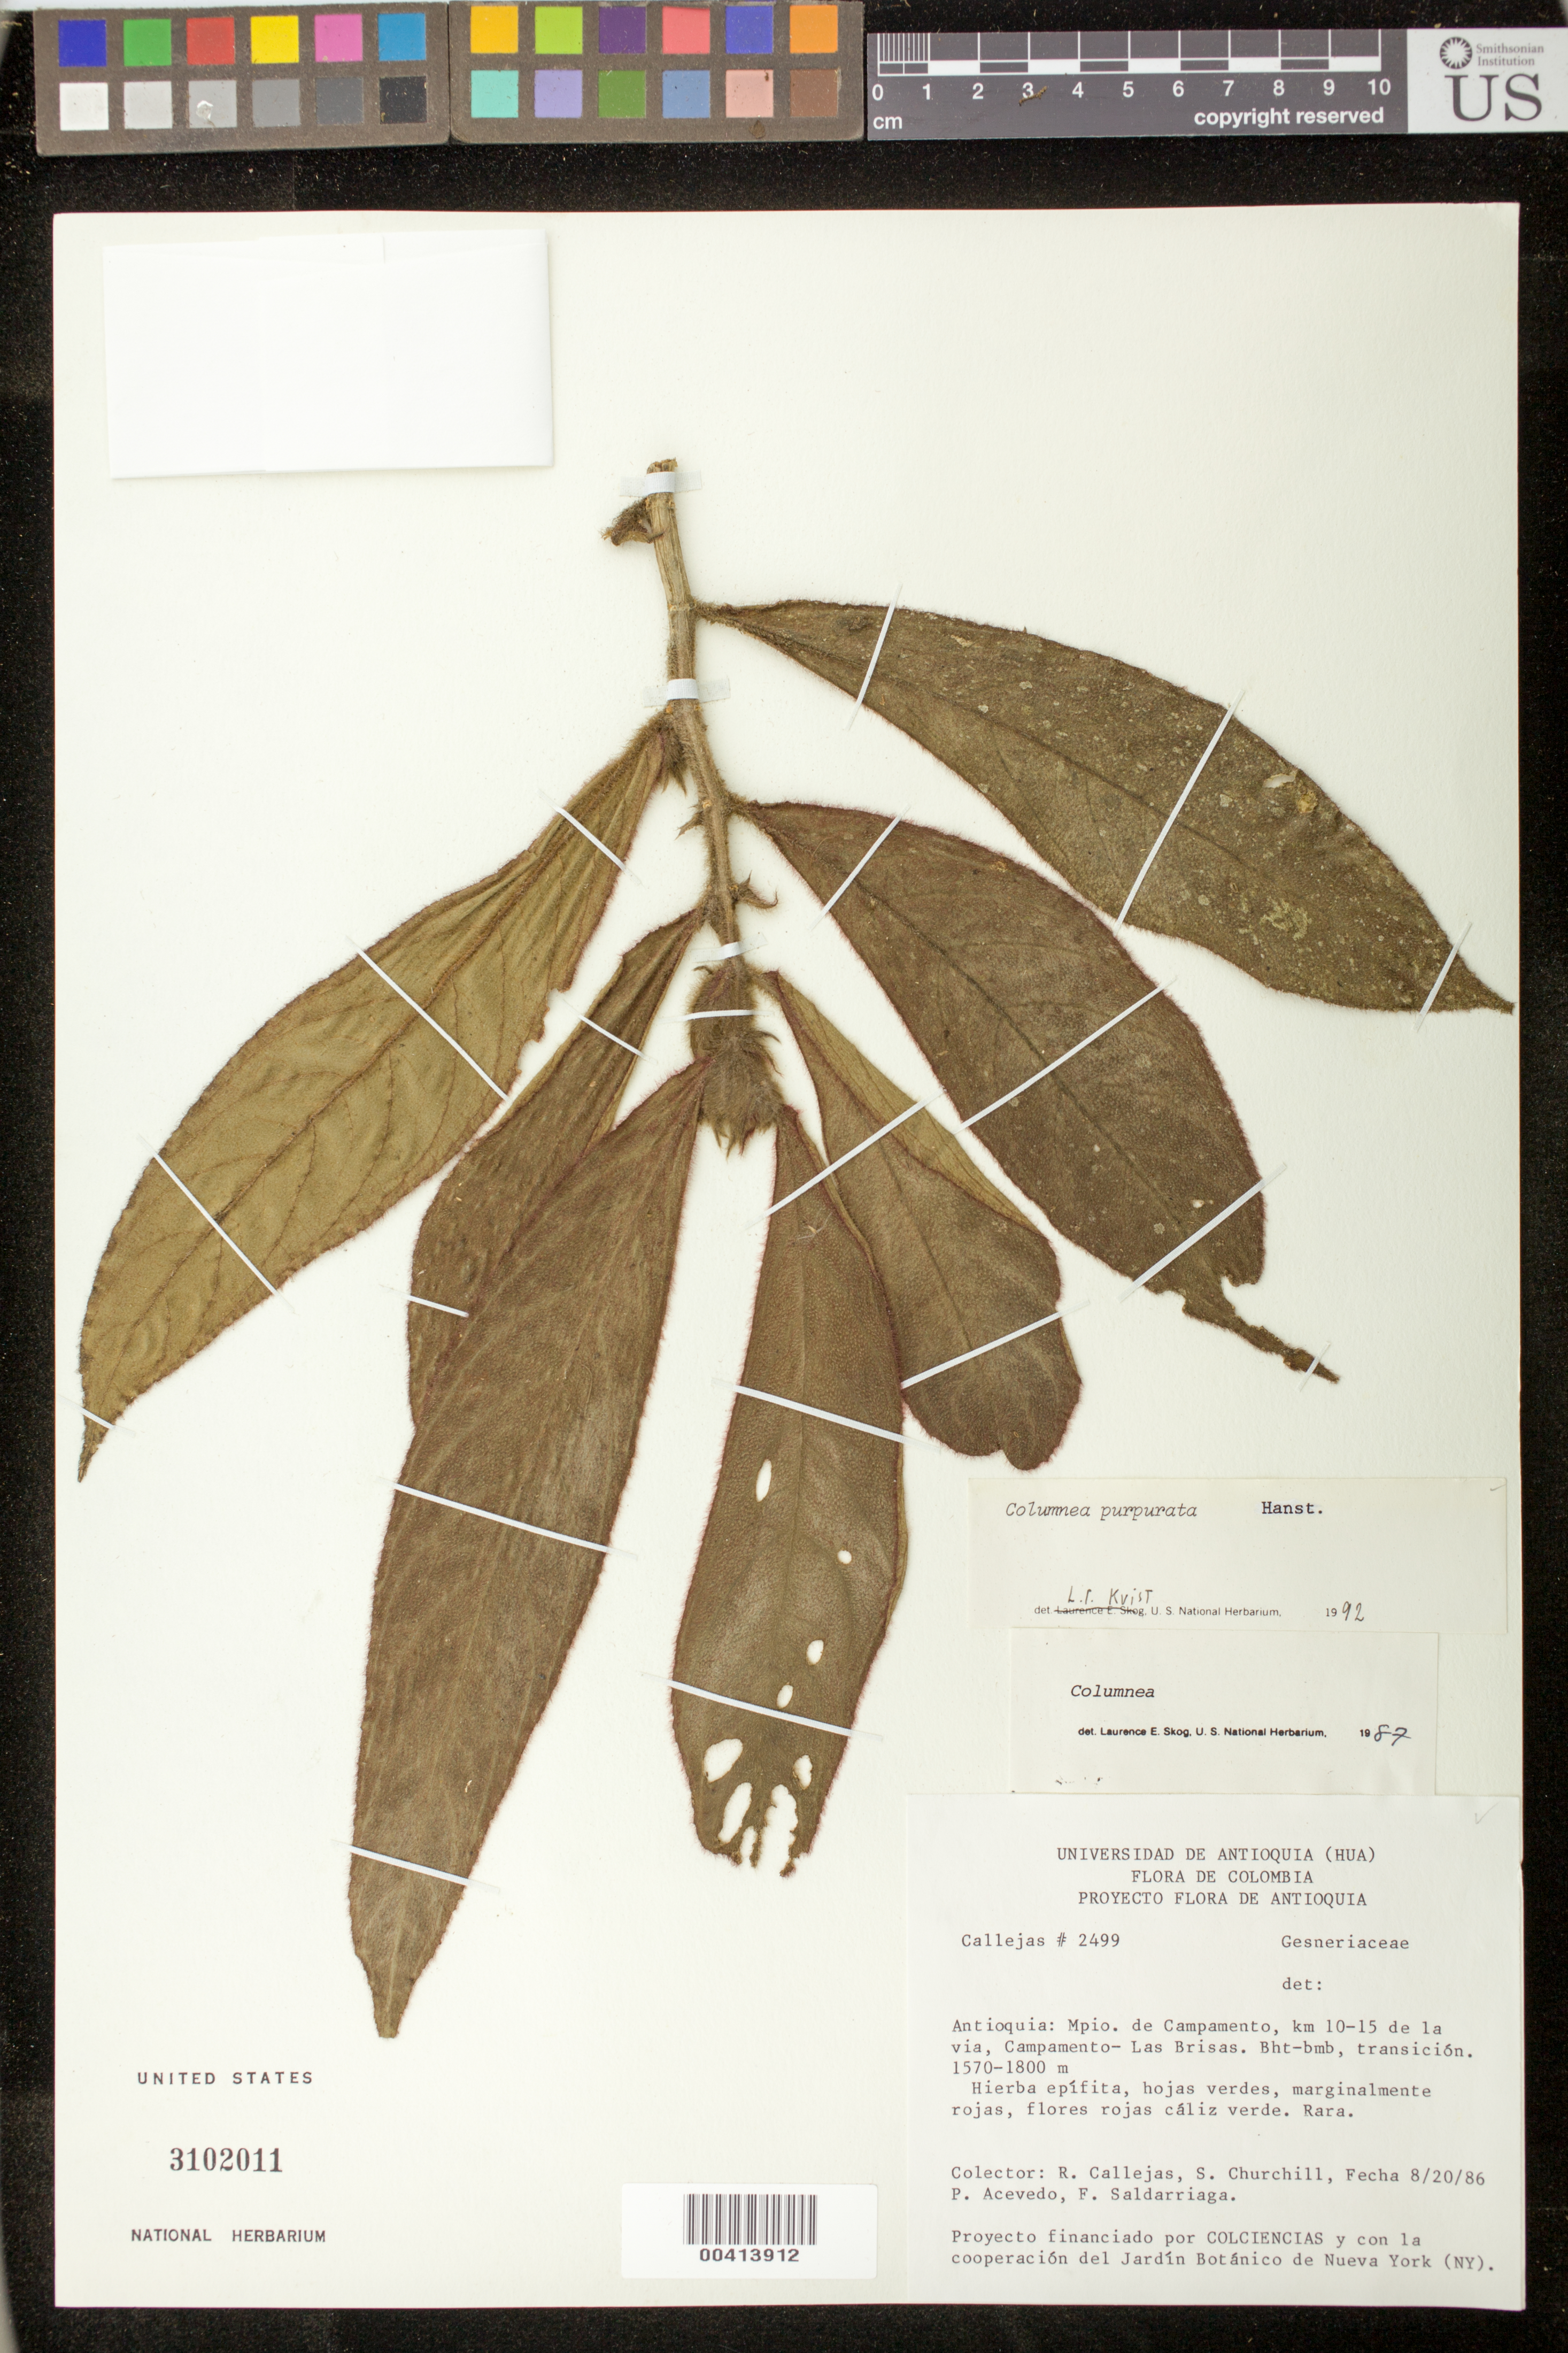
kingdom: Plantae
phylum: Tracheophyta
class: Magnoliopsida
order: Lamiales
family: Gesneriaceae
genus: Columnea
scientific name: Columnea purpurata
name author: Hanst.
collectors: R. Callejas, S. Churchill, P. Acevedo-Rodr. & F. Saldarriaga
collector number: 2499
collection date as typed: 20 Aug 1986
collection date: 1986-08-20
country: Colombia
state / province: Antioquia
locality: Campamento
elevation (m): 1570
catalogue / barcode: US 3102011